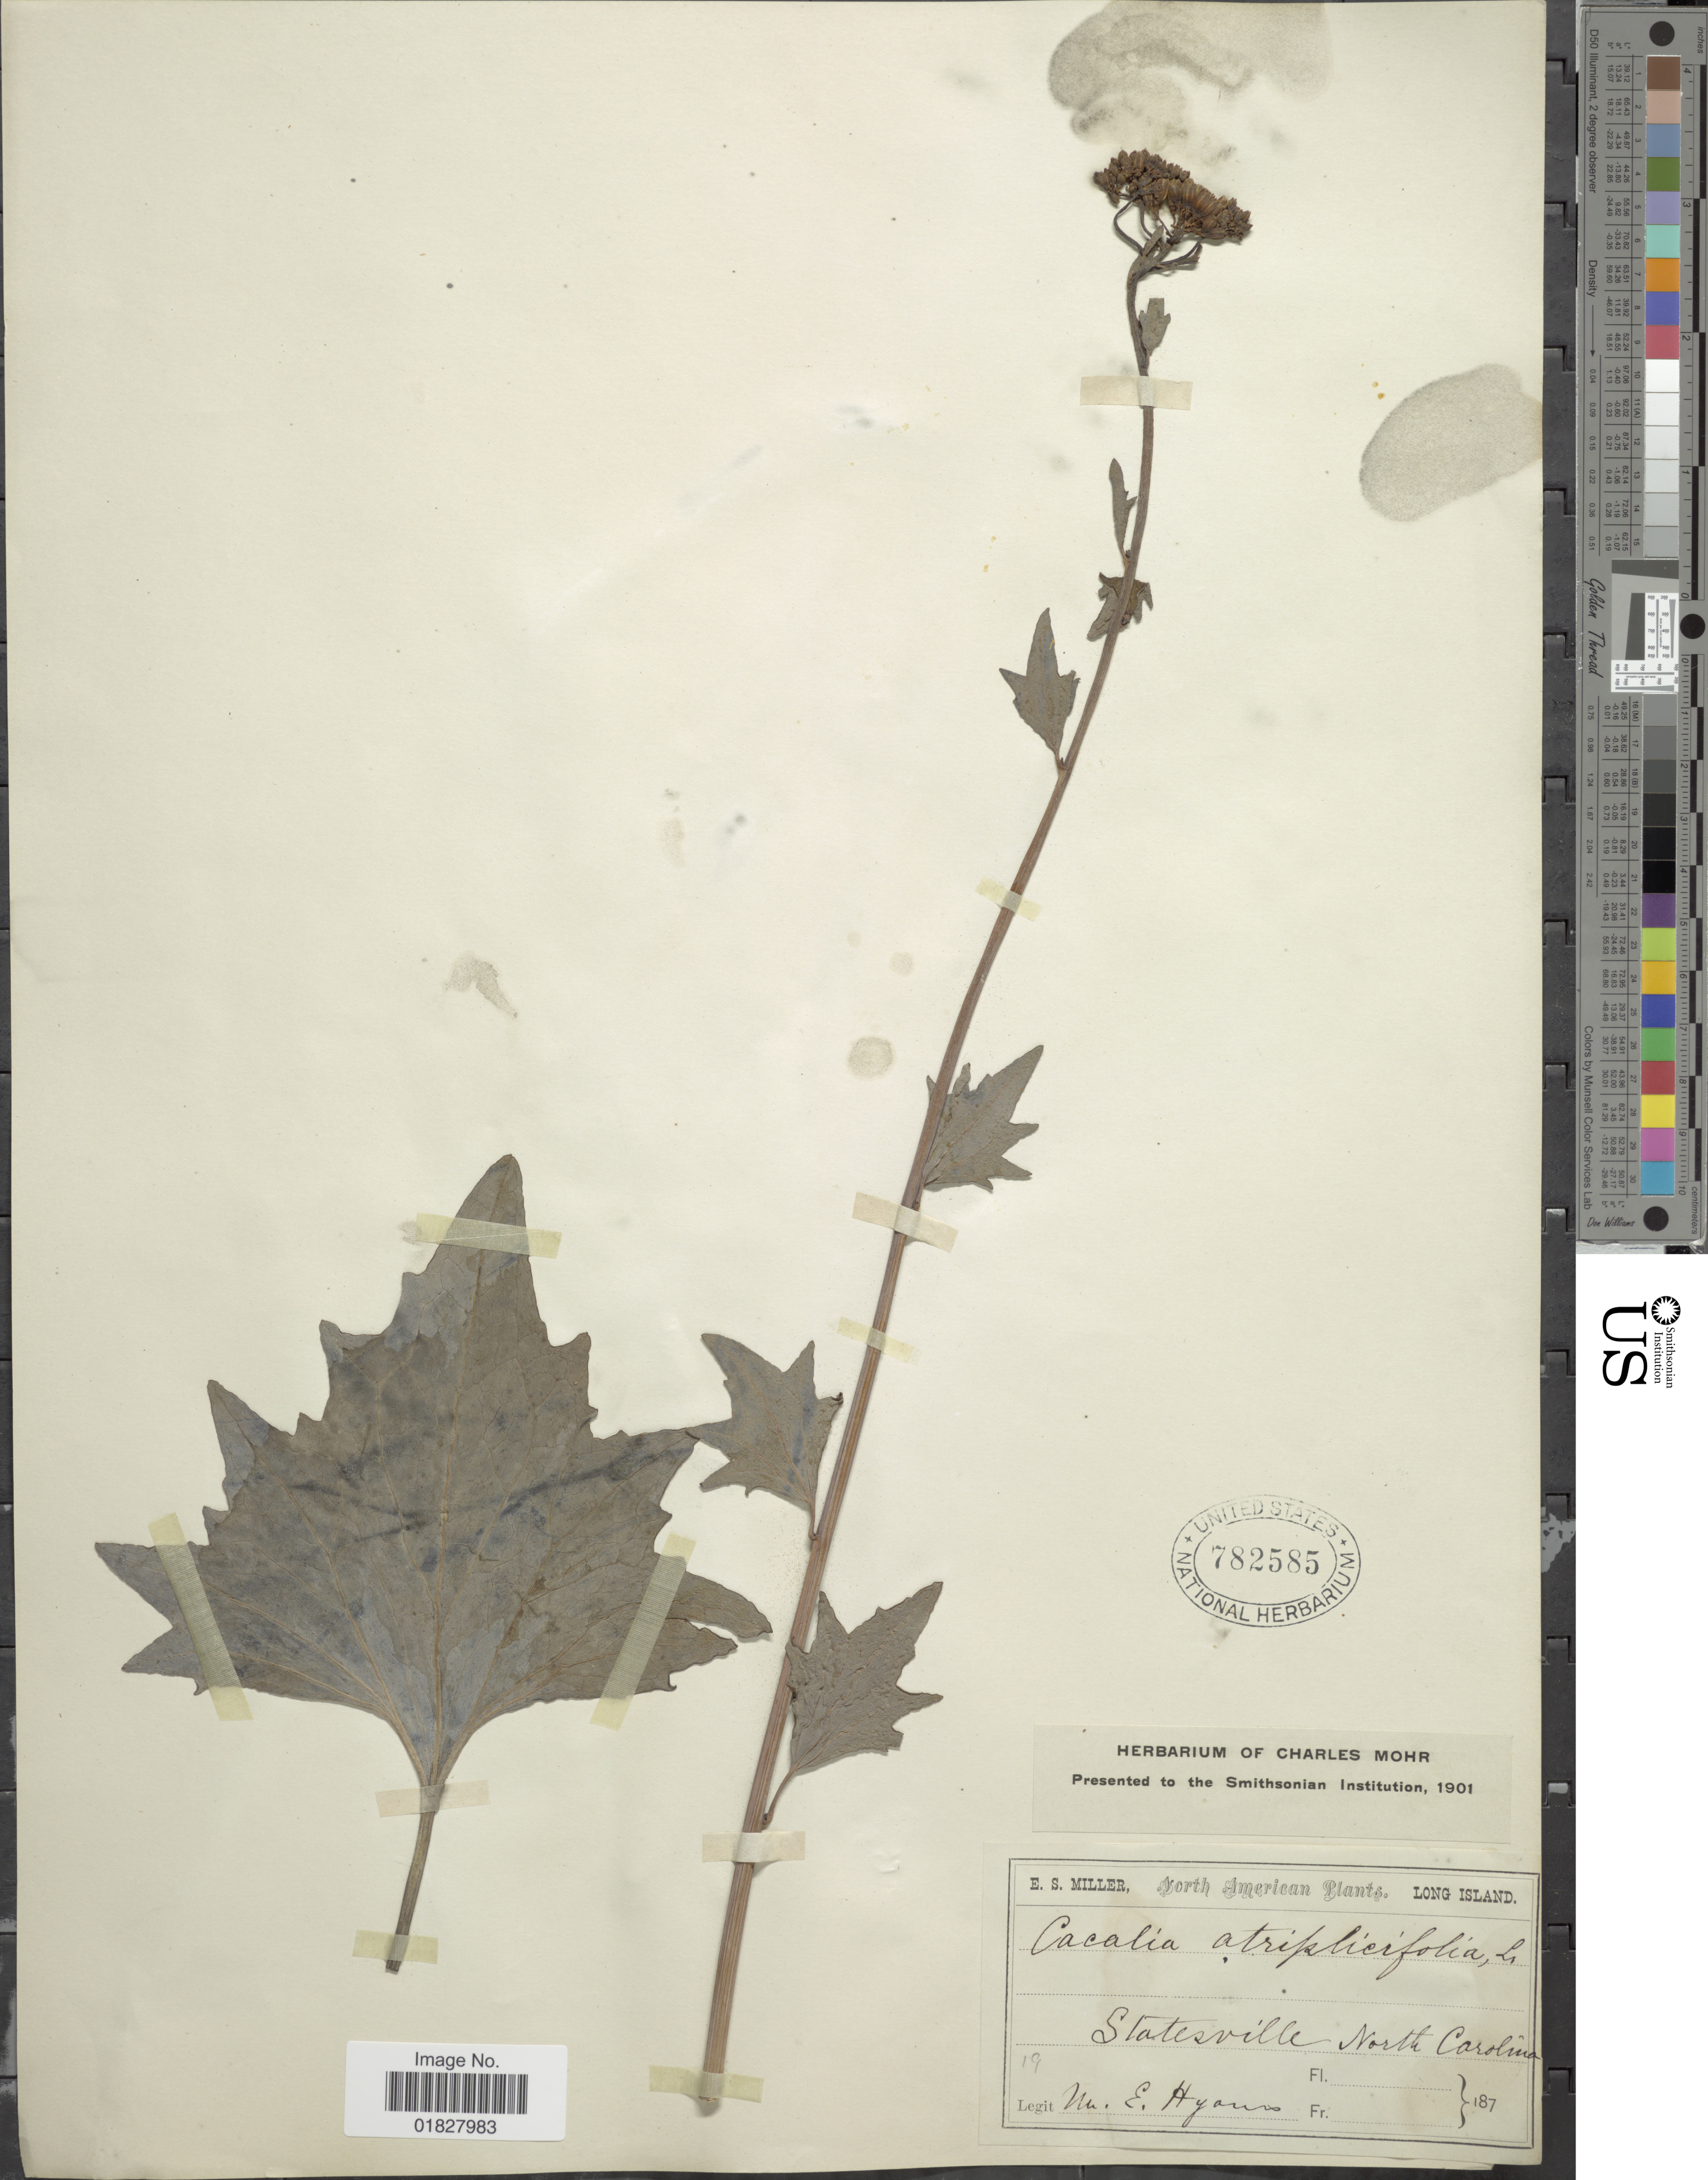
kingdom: Plantae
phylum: Tracheophyta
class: Magnoliopsida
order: Asterales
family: Asteraceae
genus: Arnoglossum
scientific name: Arnoglossum atriplicifolium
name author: (L.) H. Rob.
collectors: M. E. Hyams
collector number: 19?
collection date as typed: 187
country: United States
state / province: North Carolina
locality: North America, Statesville, North Carolina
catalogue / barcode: US 782585